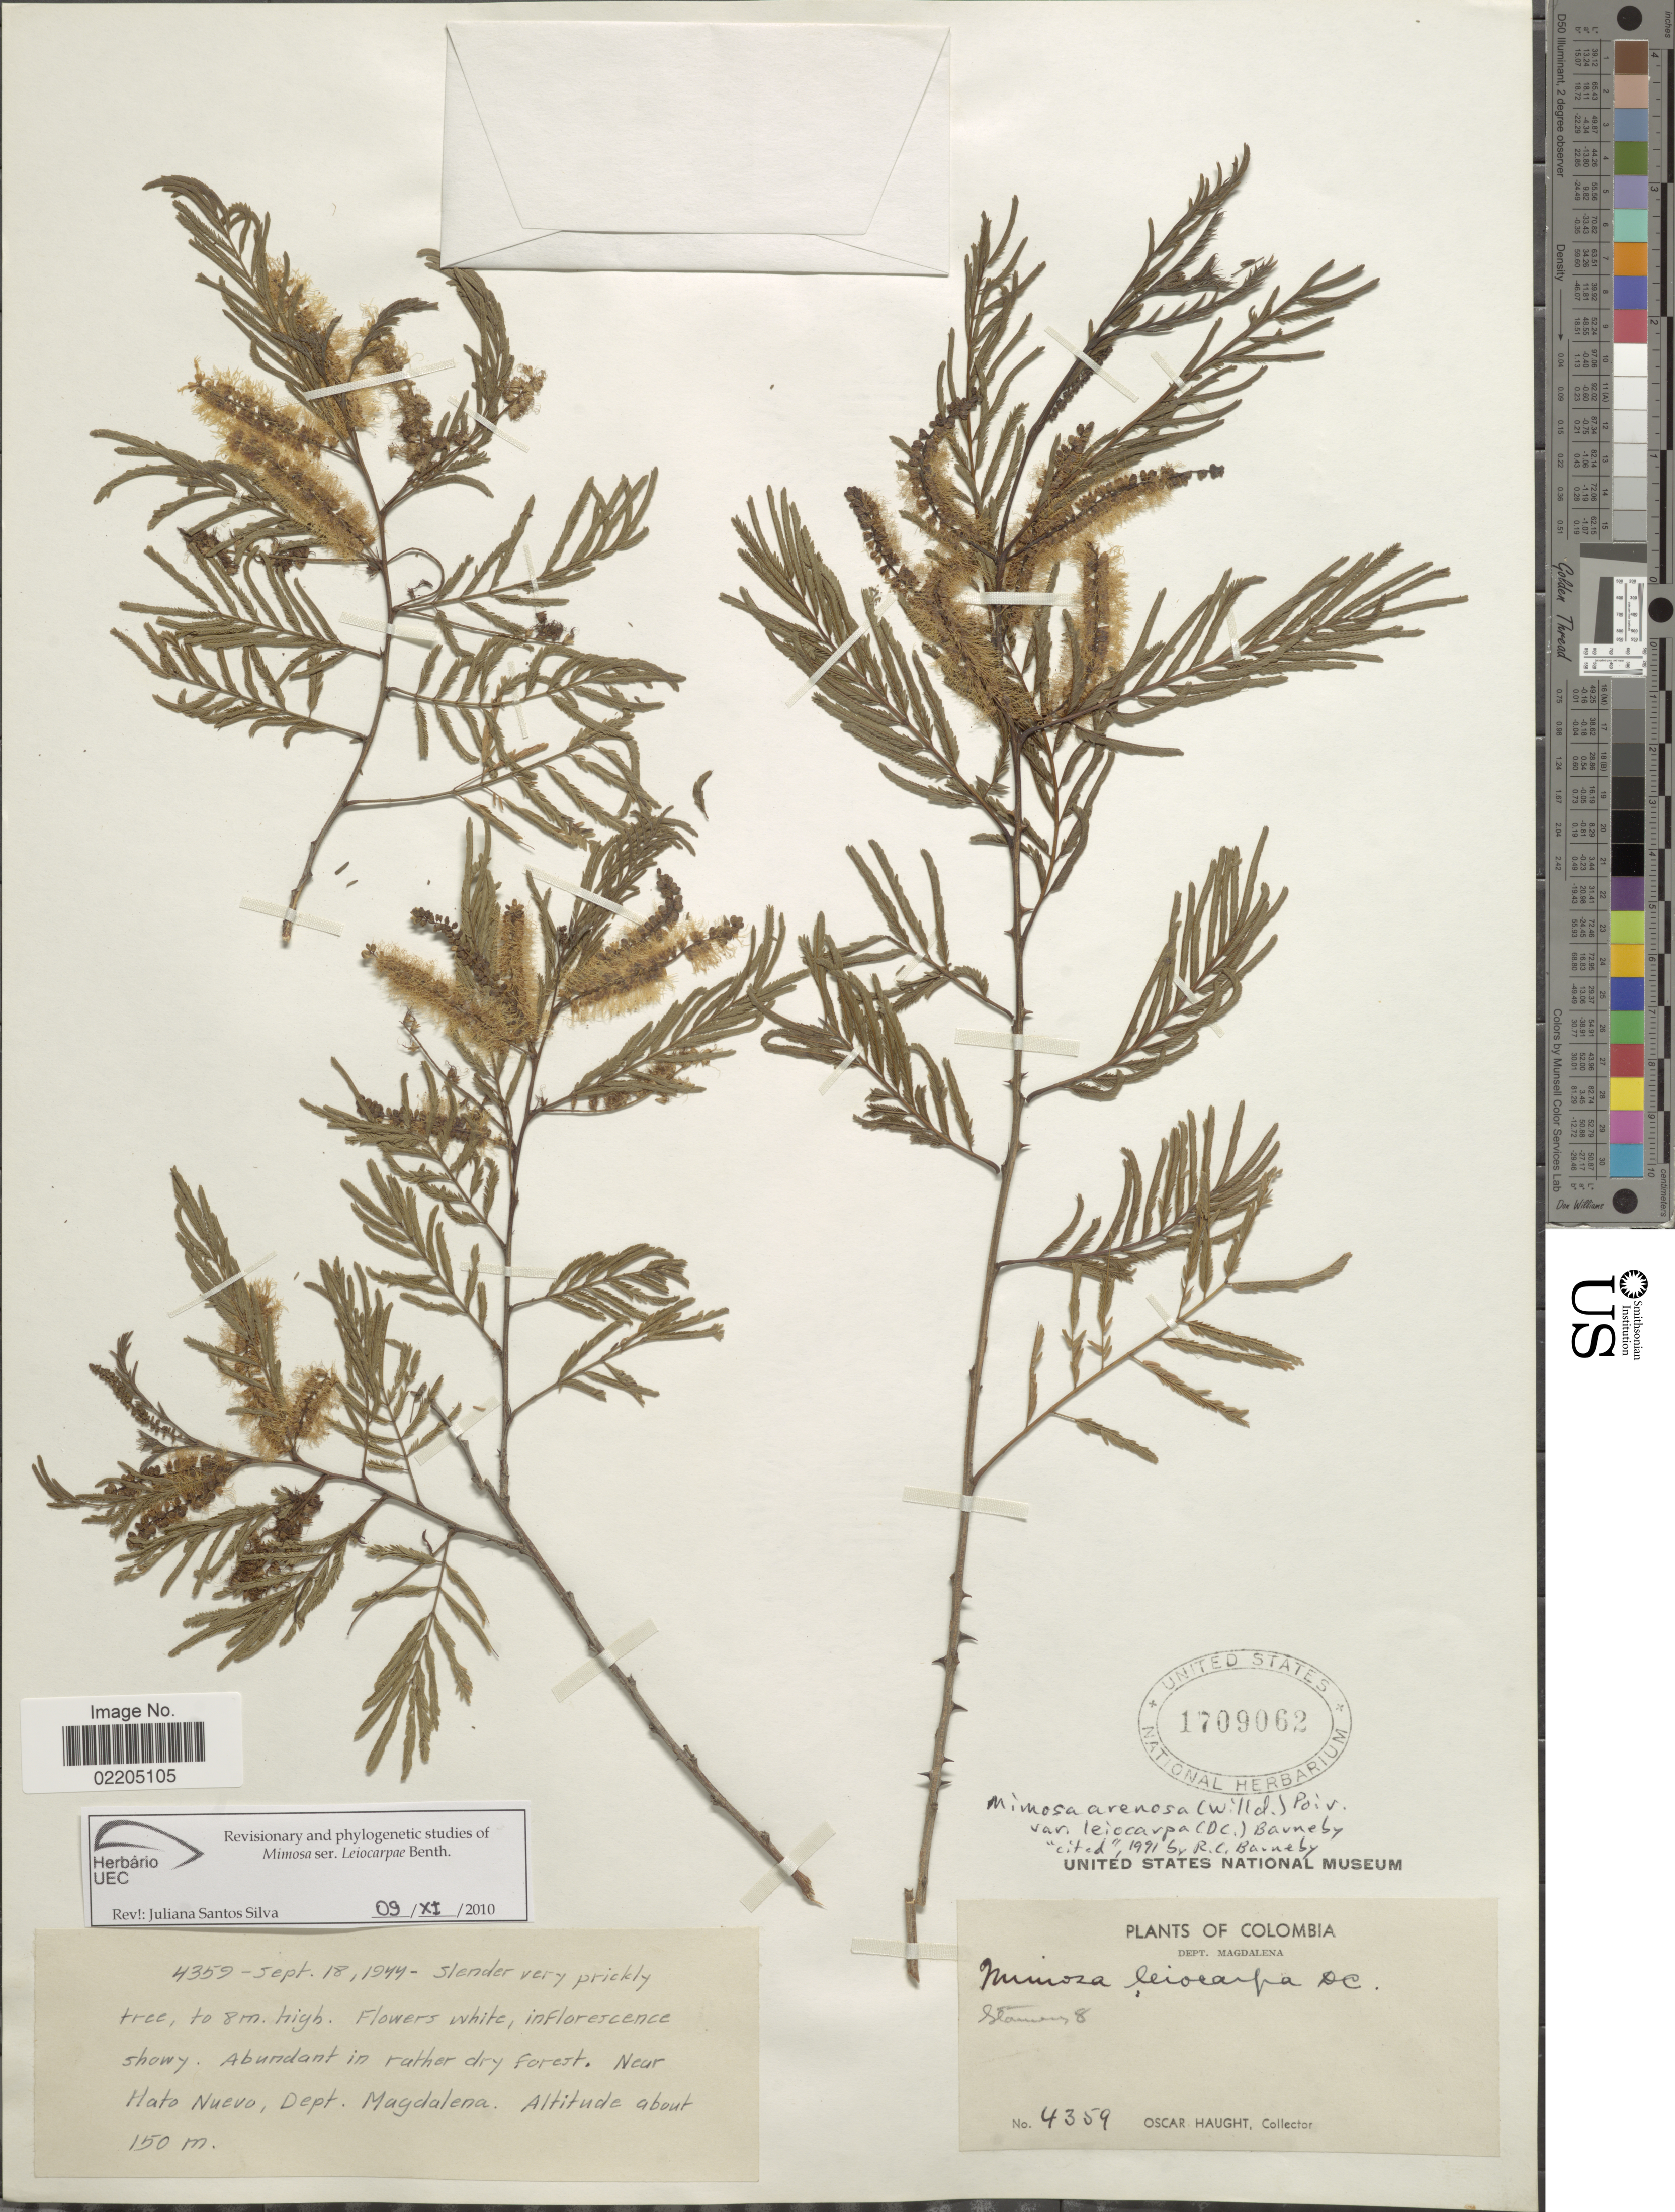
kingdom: Plantae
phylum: Tracheophyta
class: Magnoliopsida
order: Fabales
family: Fabaceae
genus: Mimosa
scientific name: Mimosa arenosa var. leiocarpa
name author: (DC.) Barneby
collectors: O. L. Haught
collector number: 4359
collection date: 1944-09-18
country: Colombia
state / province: Magdalena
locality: Near Hato Nuevo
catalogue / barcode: US 1709062